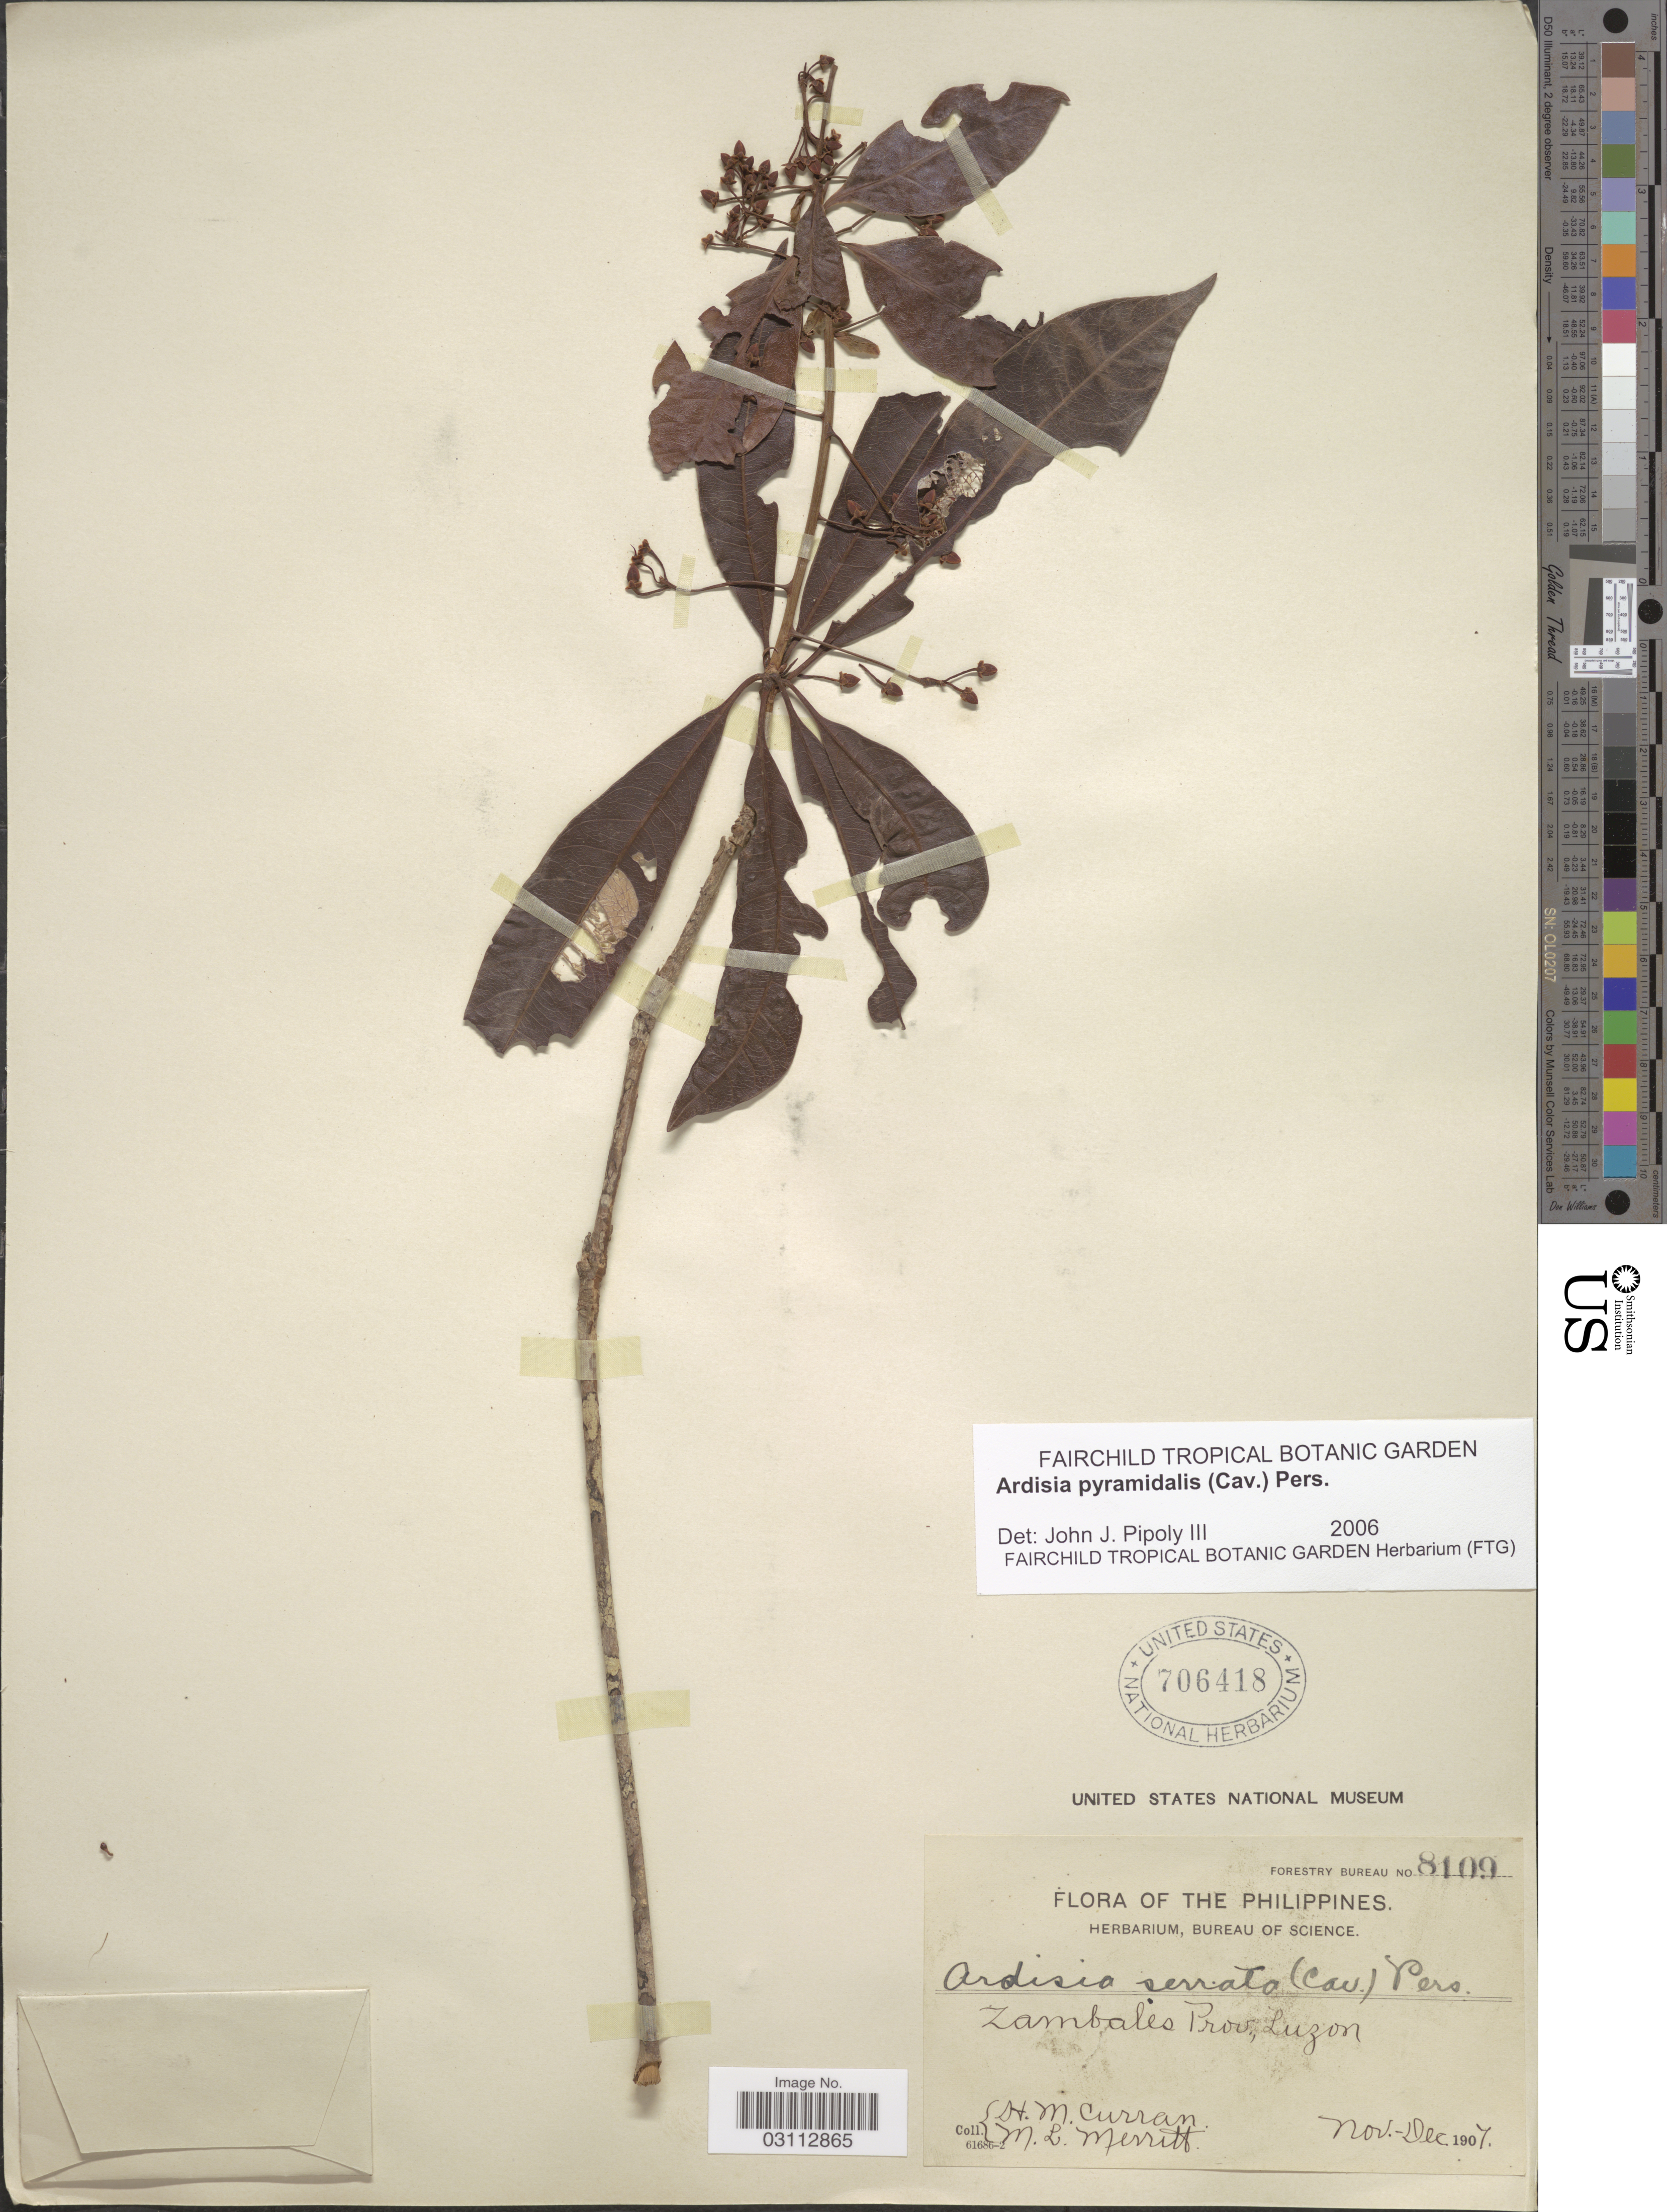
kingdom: Plantae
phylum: Tracheophyta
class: Magnoliopsida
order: Ericales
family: Primulaceae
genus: Ardisia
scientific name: Ardisia pyramidalis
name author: (Cav.) Pers.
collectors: H. M. Curran & M. L. Merritt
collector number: Forestry Bureau 8109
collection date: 1907-11/1907-12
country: Philippines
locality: Zambales Prov., Luzon.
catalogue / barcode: US 706418